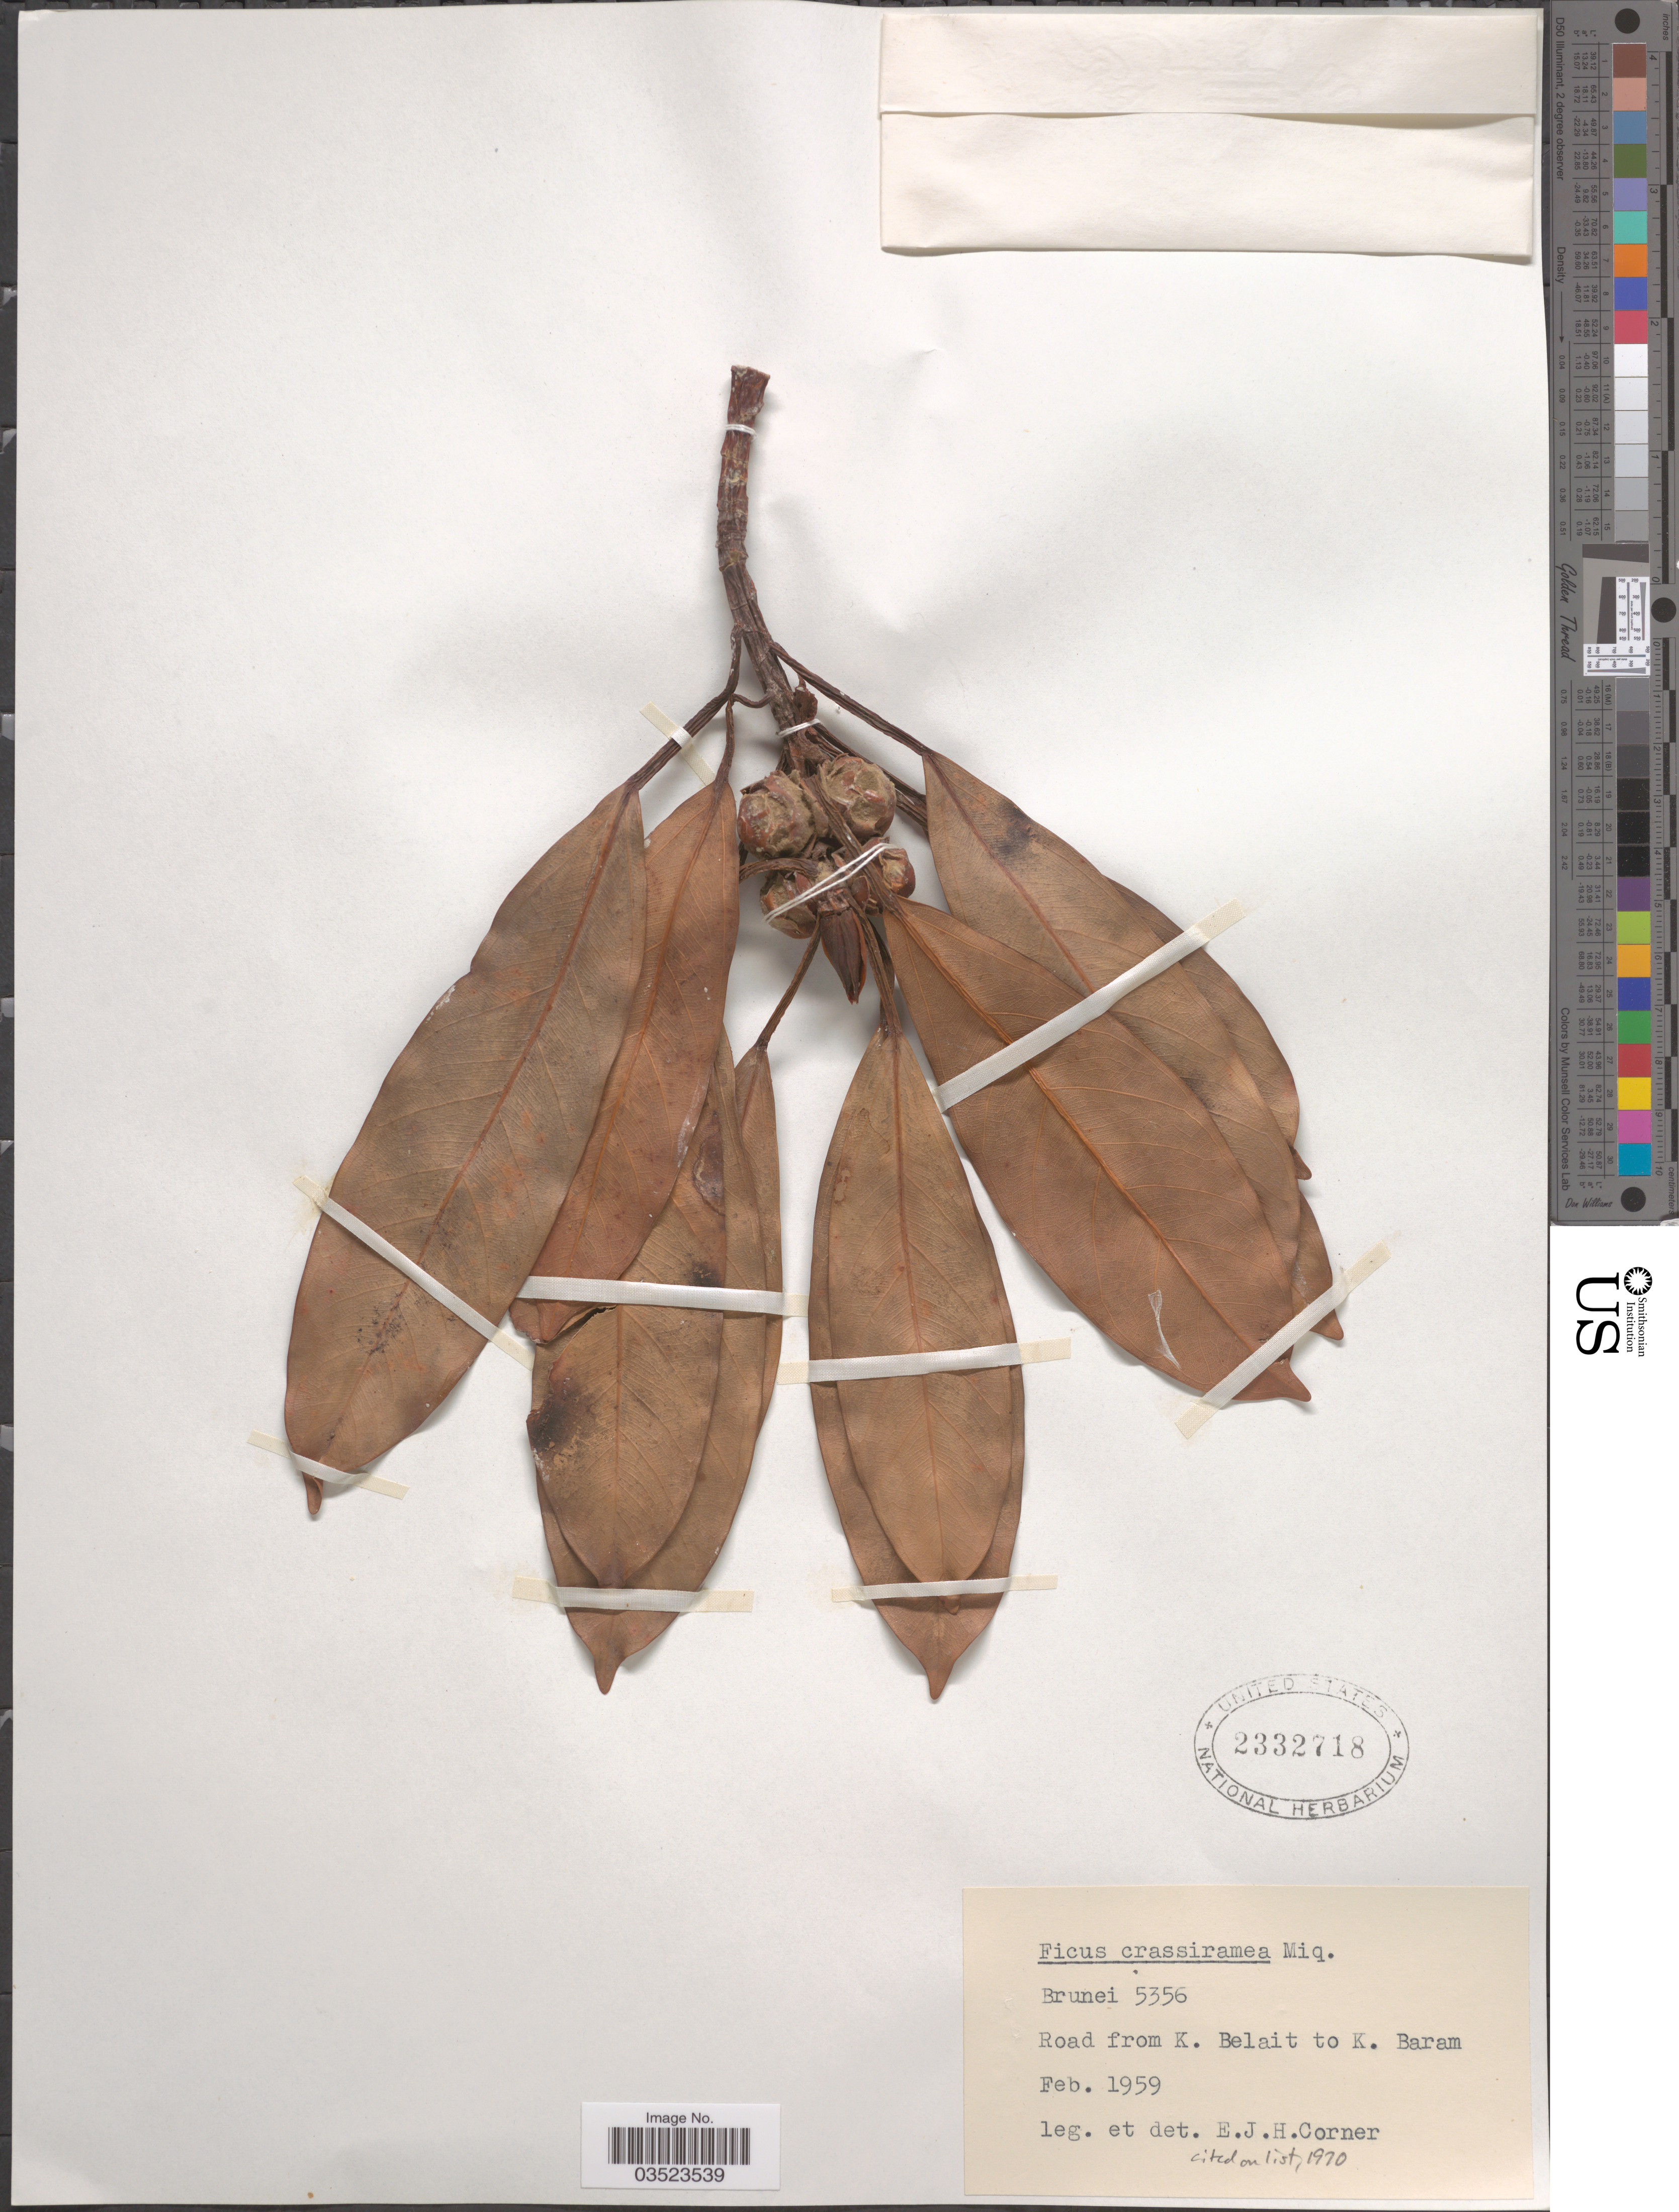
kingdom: Plantae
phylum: Tracheophyta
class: Magnoliopsida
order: Rosales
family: Moraceae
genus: Ficus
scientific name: Ficus crassiramea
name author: Miq.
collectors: E. Corner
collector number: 5356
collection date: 1959-02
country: Brunei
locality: Brunei. Road from K. Belait to K. Baram.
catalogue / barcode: US 2332718